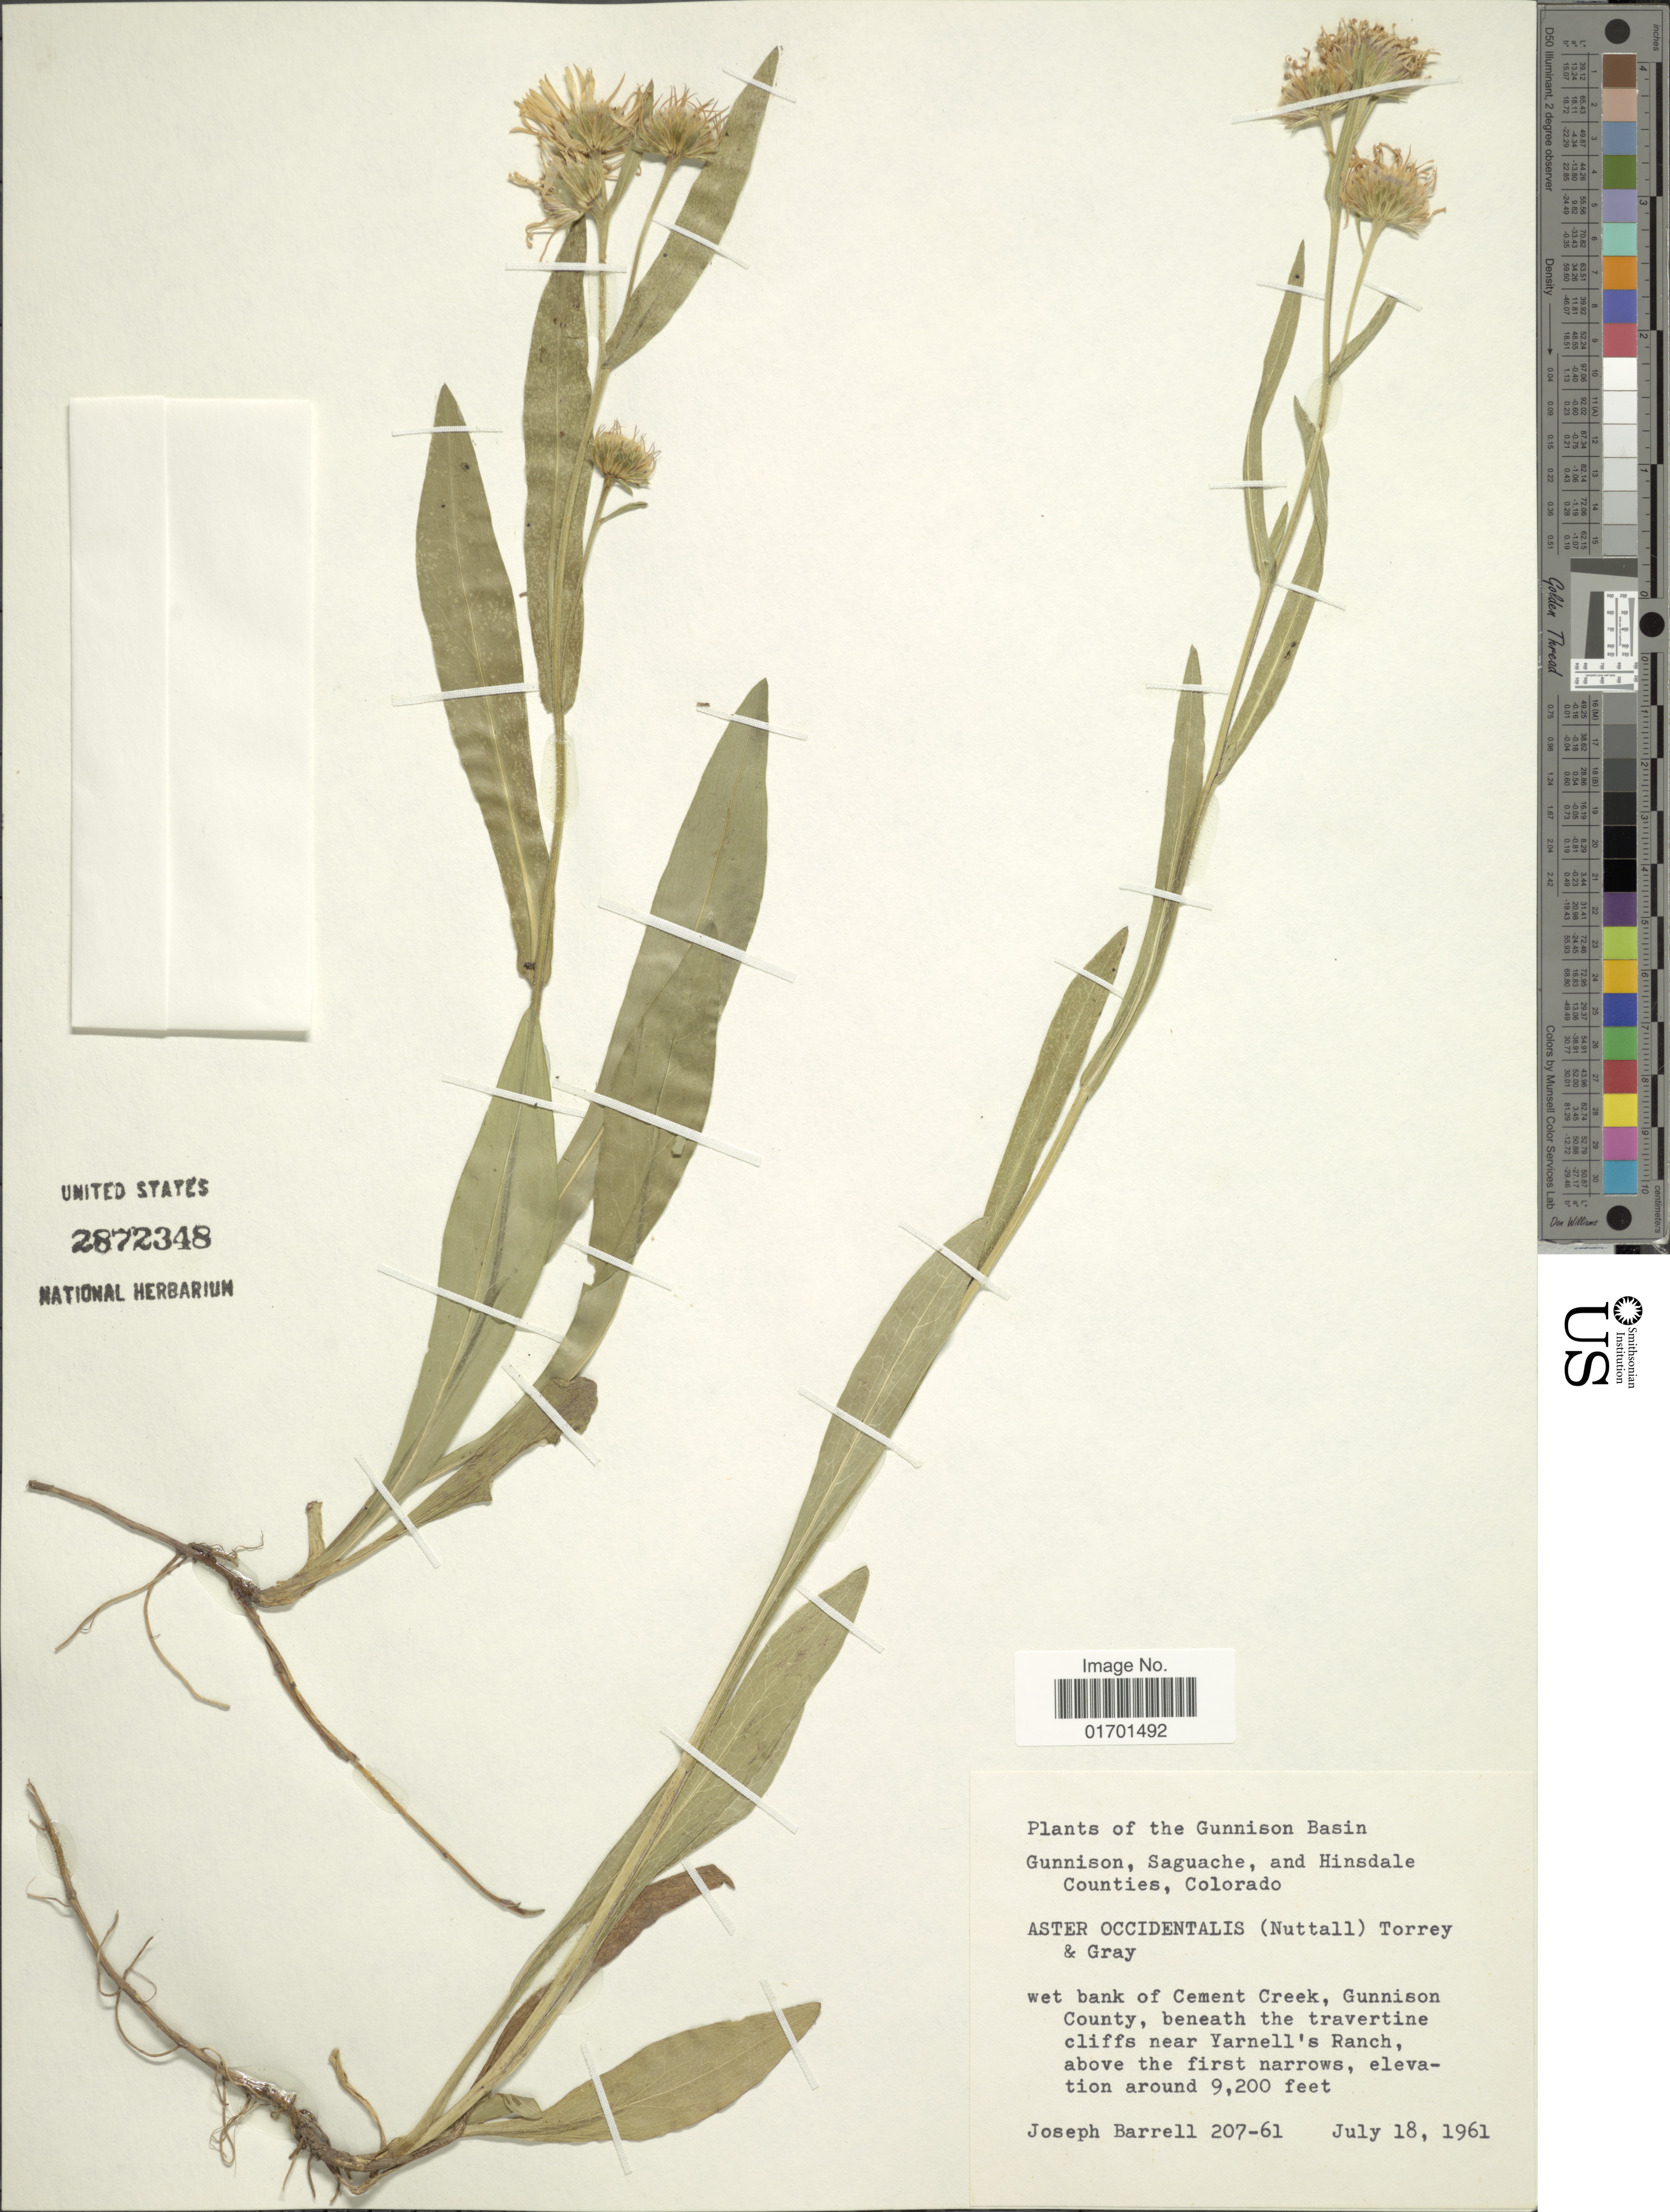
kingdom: Plantae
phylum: Tracheophyta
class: Magnoliopsida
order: Asterales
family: Asteraceae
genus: Symphyotrichum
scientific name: Symphyotrichum spathulatum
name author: (Lindl.) G.L. Nesom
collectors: J. Barrell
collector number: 207-61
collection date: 1961-07-18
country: United States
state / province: Colorado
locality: Gunnison Basin, Gunnison, Saguache, and Hinsdale Counties, wet bank of Cement Creek, Gunnison County, beneath the travertine cliffs near Yarnell's Ranch, above the first narrows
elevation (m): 2804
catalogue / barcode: US 2872348